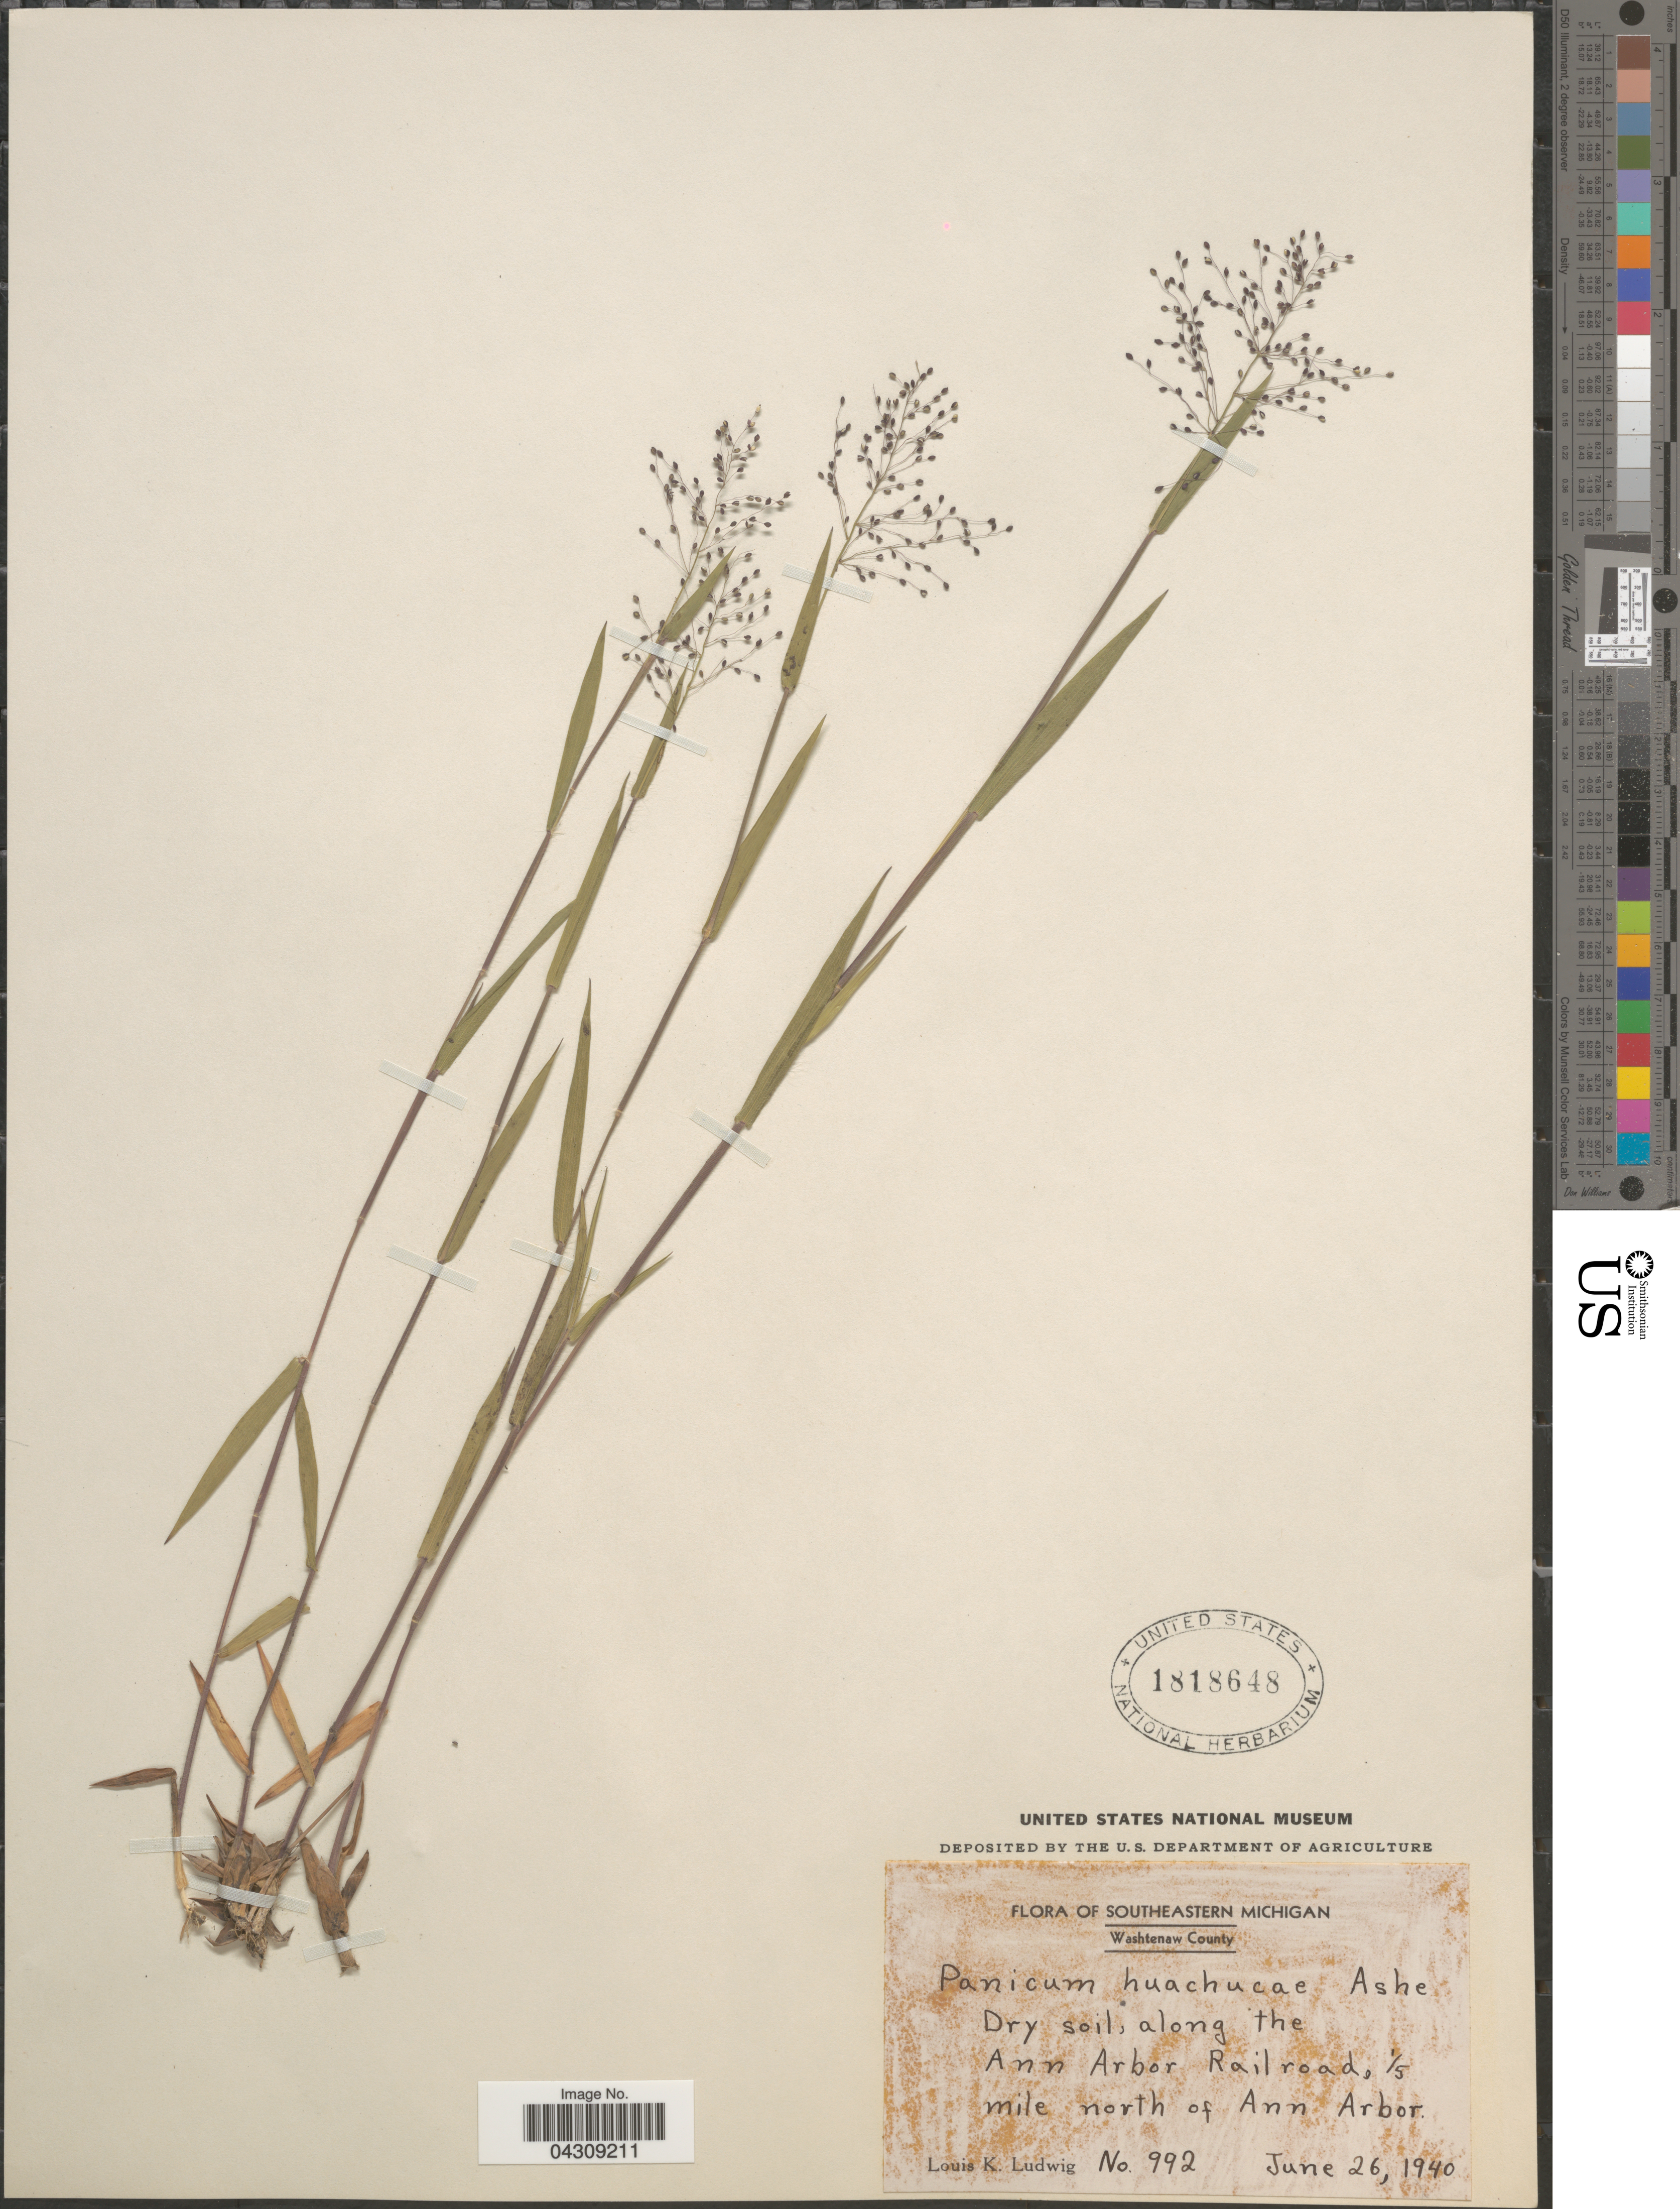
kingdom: Plantae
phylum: Tracheophyta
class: Liliopsida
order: Poales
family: Poaceae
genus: Dichanthelium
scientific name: Dichanthelium acuminatum var. acuminatum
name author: (Sw.) Gould & C.A. Clark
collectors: L. Ludwig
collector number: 992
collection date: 1940-06-26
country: United States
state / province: Michigan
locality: Southeastern Michigan. Washtenaw County. Dry soil, along the Ann Arbor Railroad, 1/5 mile north of Ann Arbor.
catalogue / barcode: US 1818648